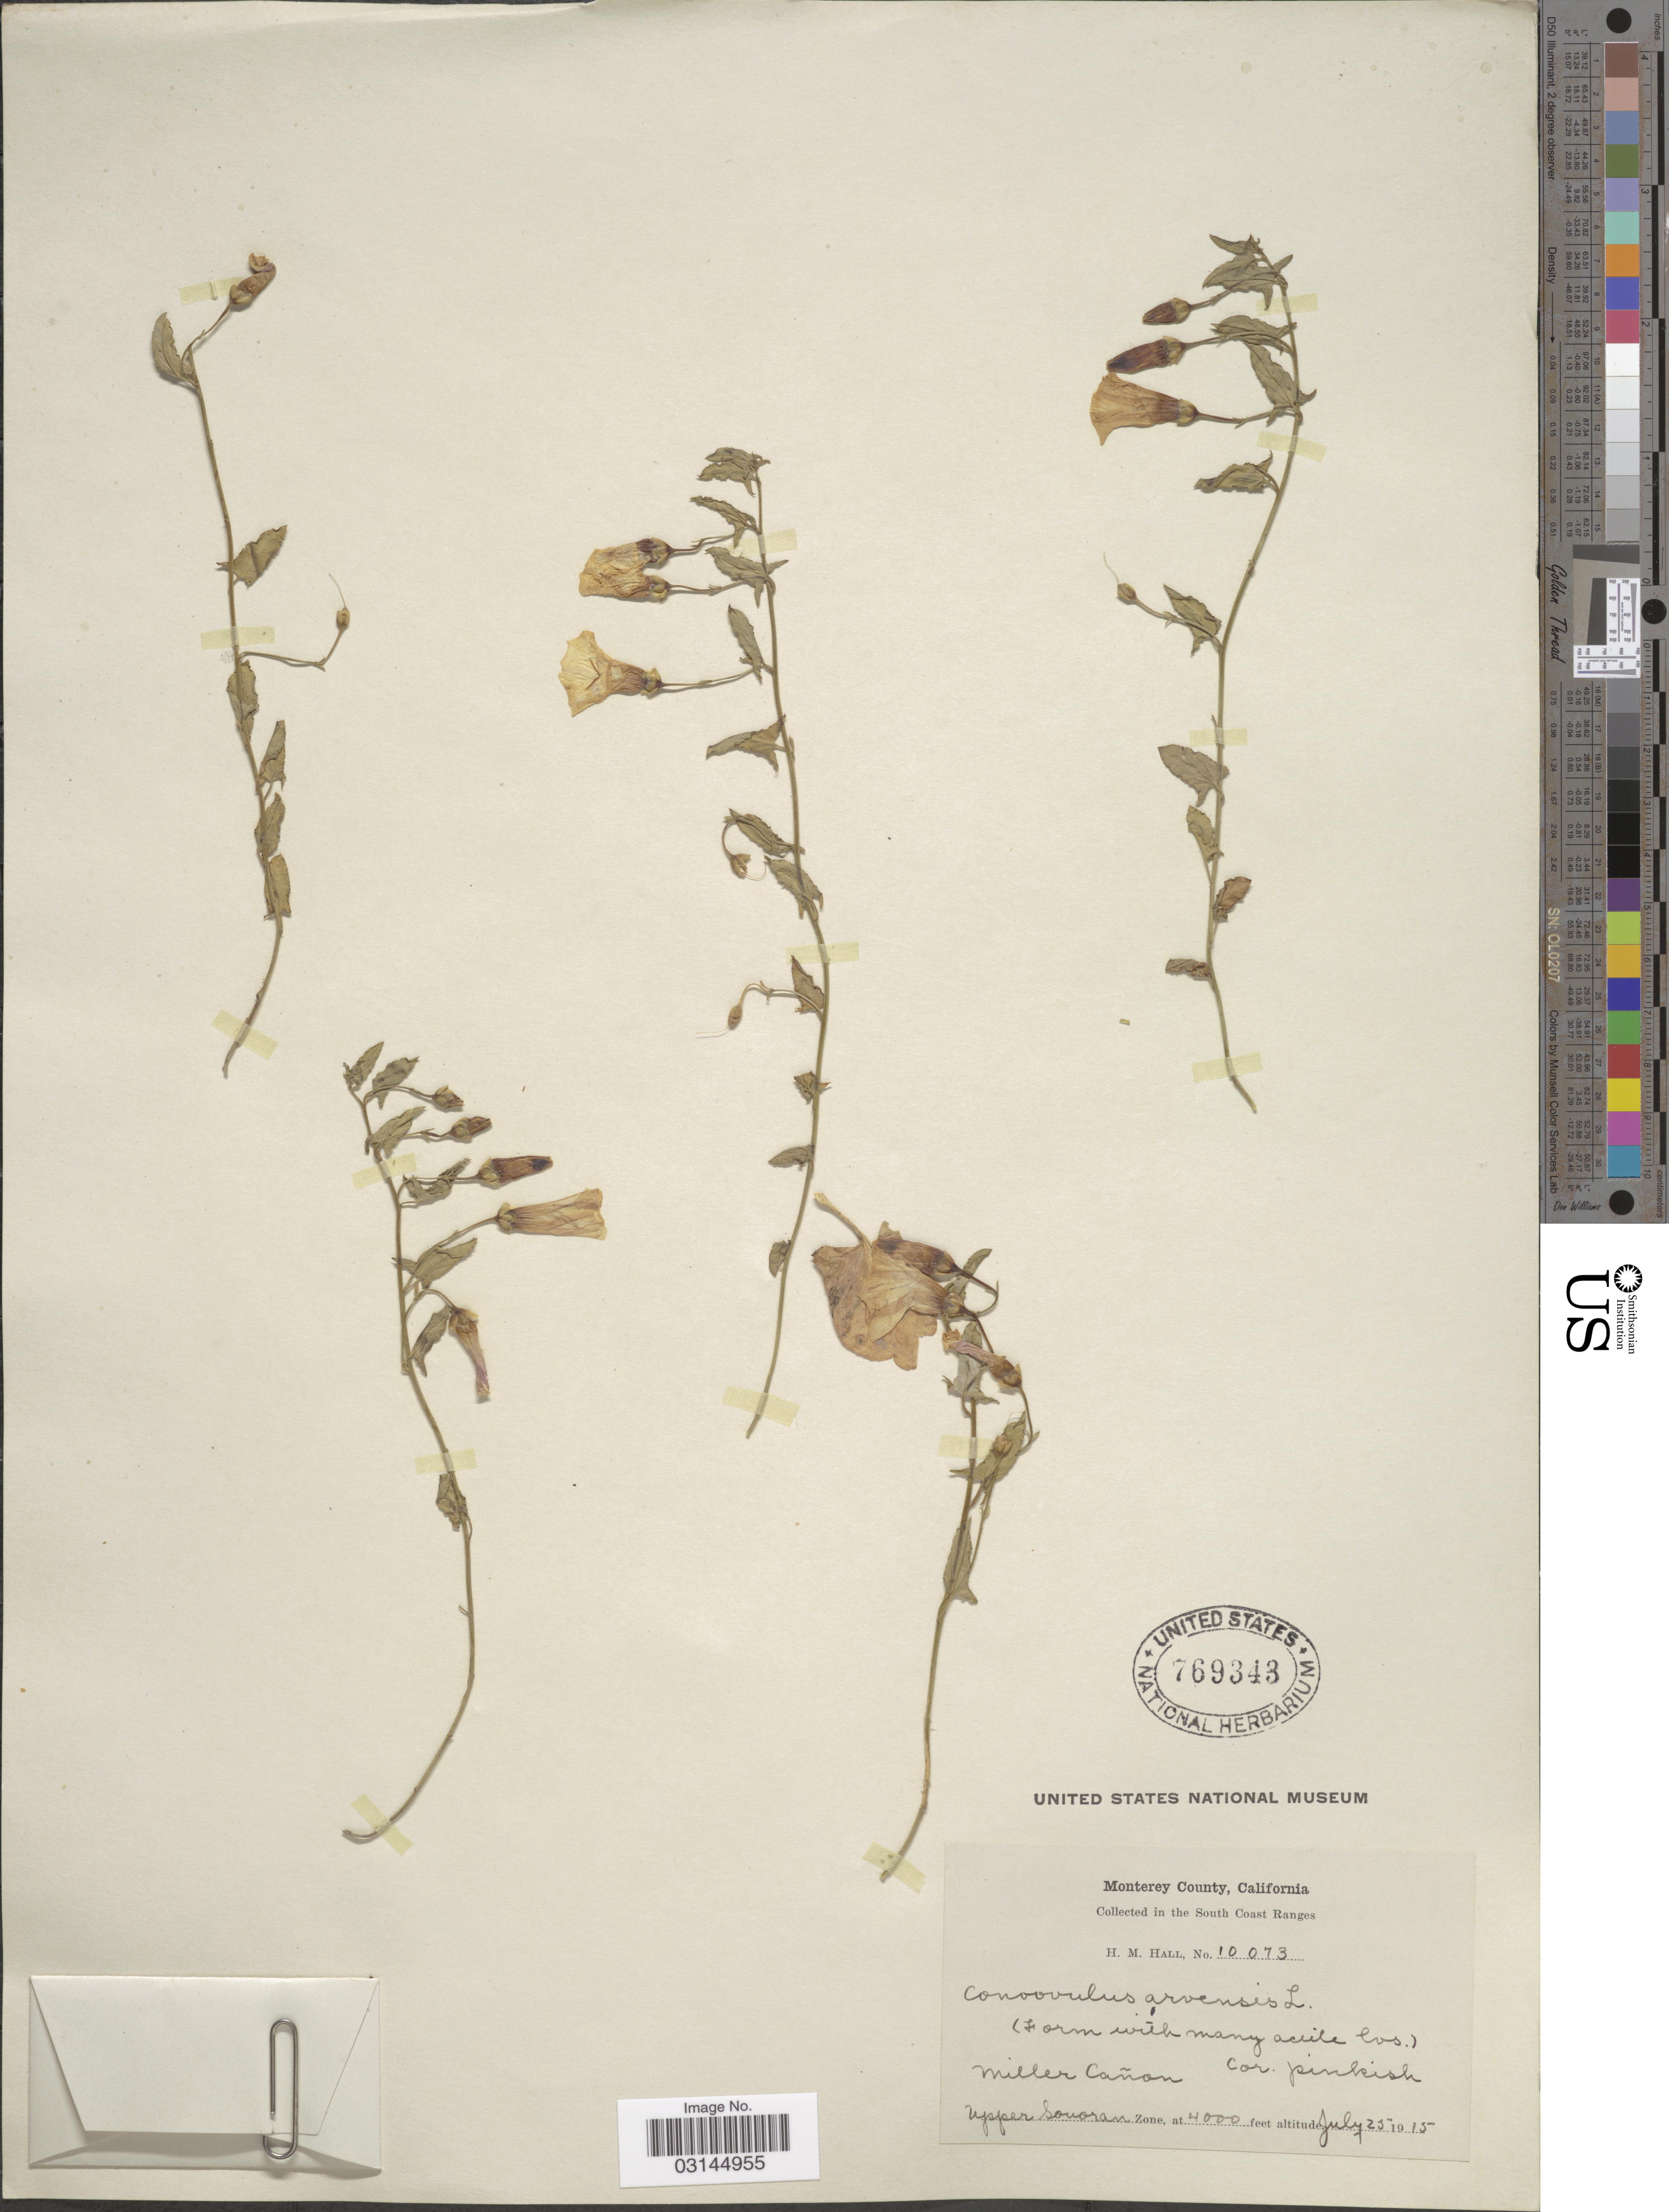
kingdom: Plantae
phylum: Tracheophyta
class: Magnoliopsida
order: Solanales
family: Convolvulaceae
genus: Convolvulus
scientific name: Convolvulus arvensis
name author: L.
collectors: H. M. Hall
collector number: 10073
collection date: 1915-07-25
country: United States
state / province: California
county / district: Monterey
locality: Monterey County. In the South Coast Ranges. Miller Cañon. Upper Sonoran Zone.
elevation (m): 1219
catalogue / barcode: US 769343